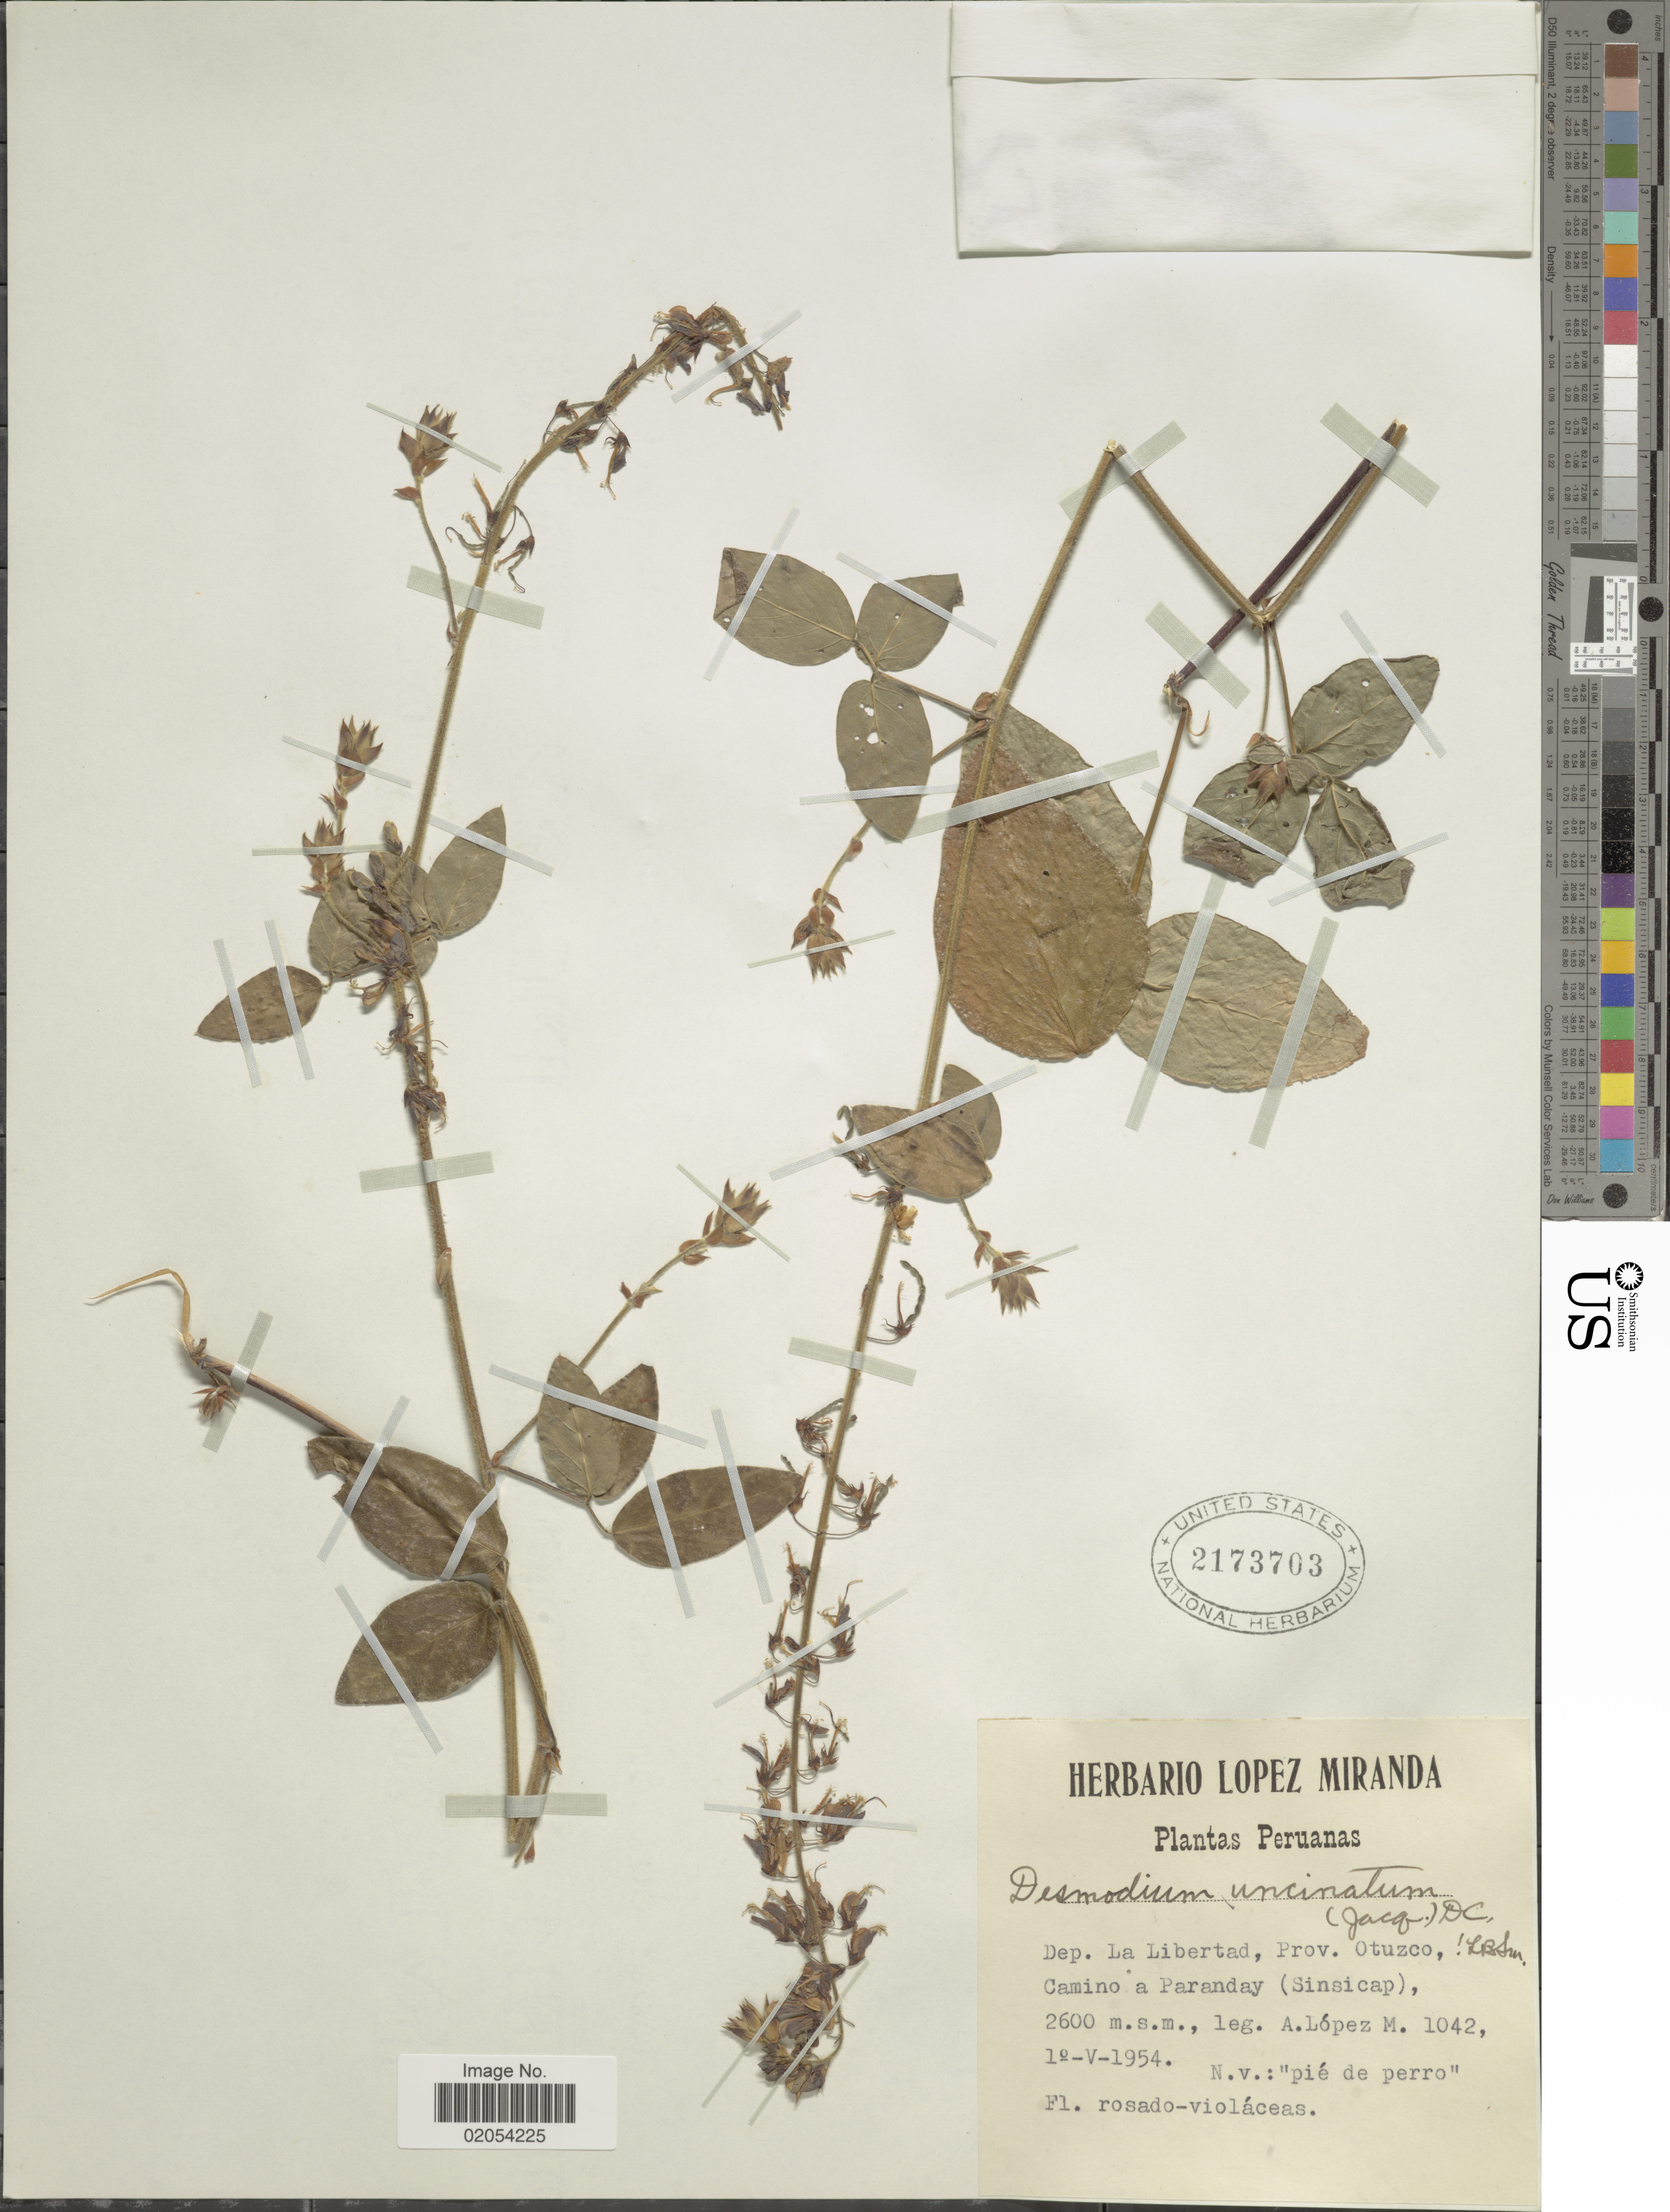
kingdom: Plantae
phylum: Tracheophyta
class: Magnoliopsida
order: Fabales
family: Fabaceae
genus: Desmodium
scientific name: Desmodium uncinatum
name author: (Jacq.) DC.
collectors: A. López M.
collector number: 1042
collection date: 1954-05-01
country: Peru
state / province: La Libertad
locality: Dep. La Libertad, Prov. Otuzco Camino a Paranday (Sinsicap).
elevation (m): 2600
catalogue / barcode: US 2173703